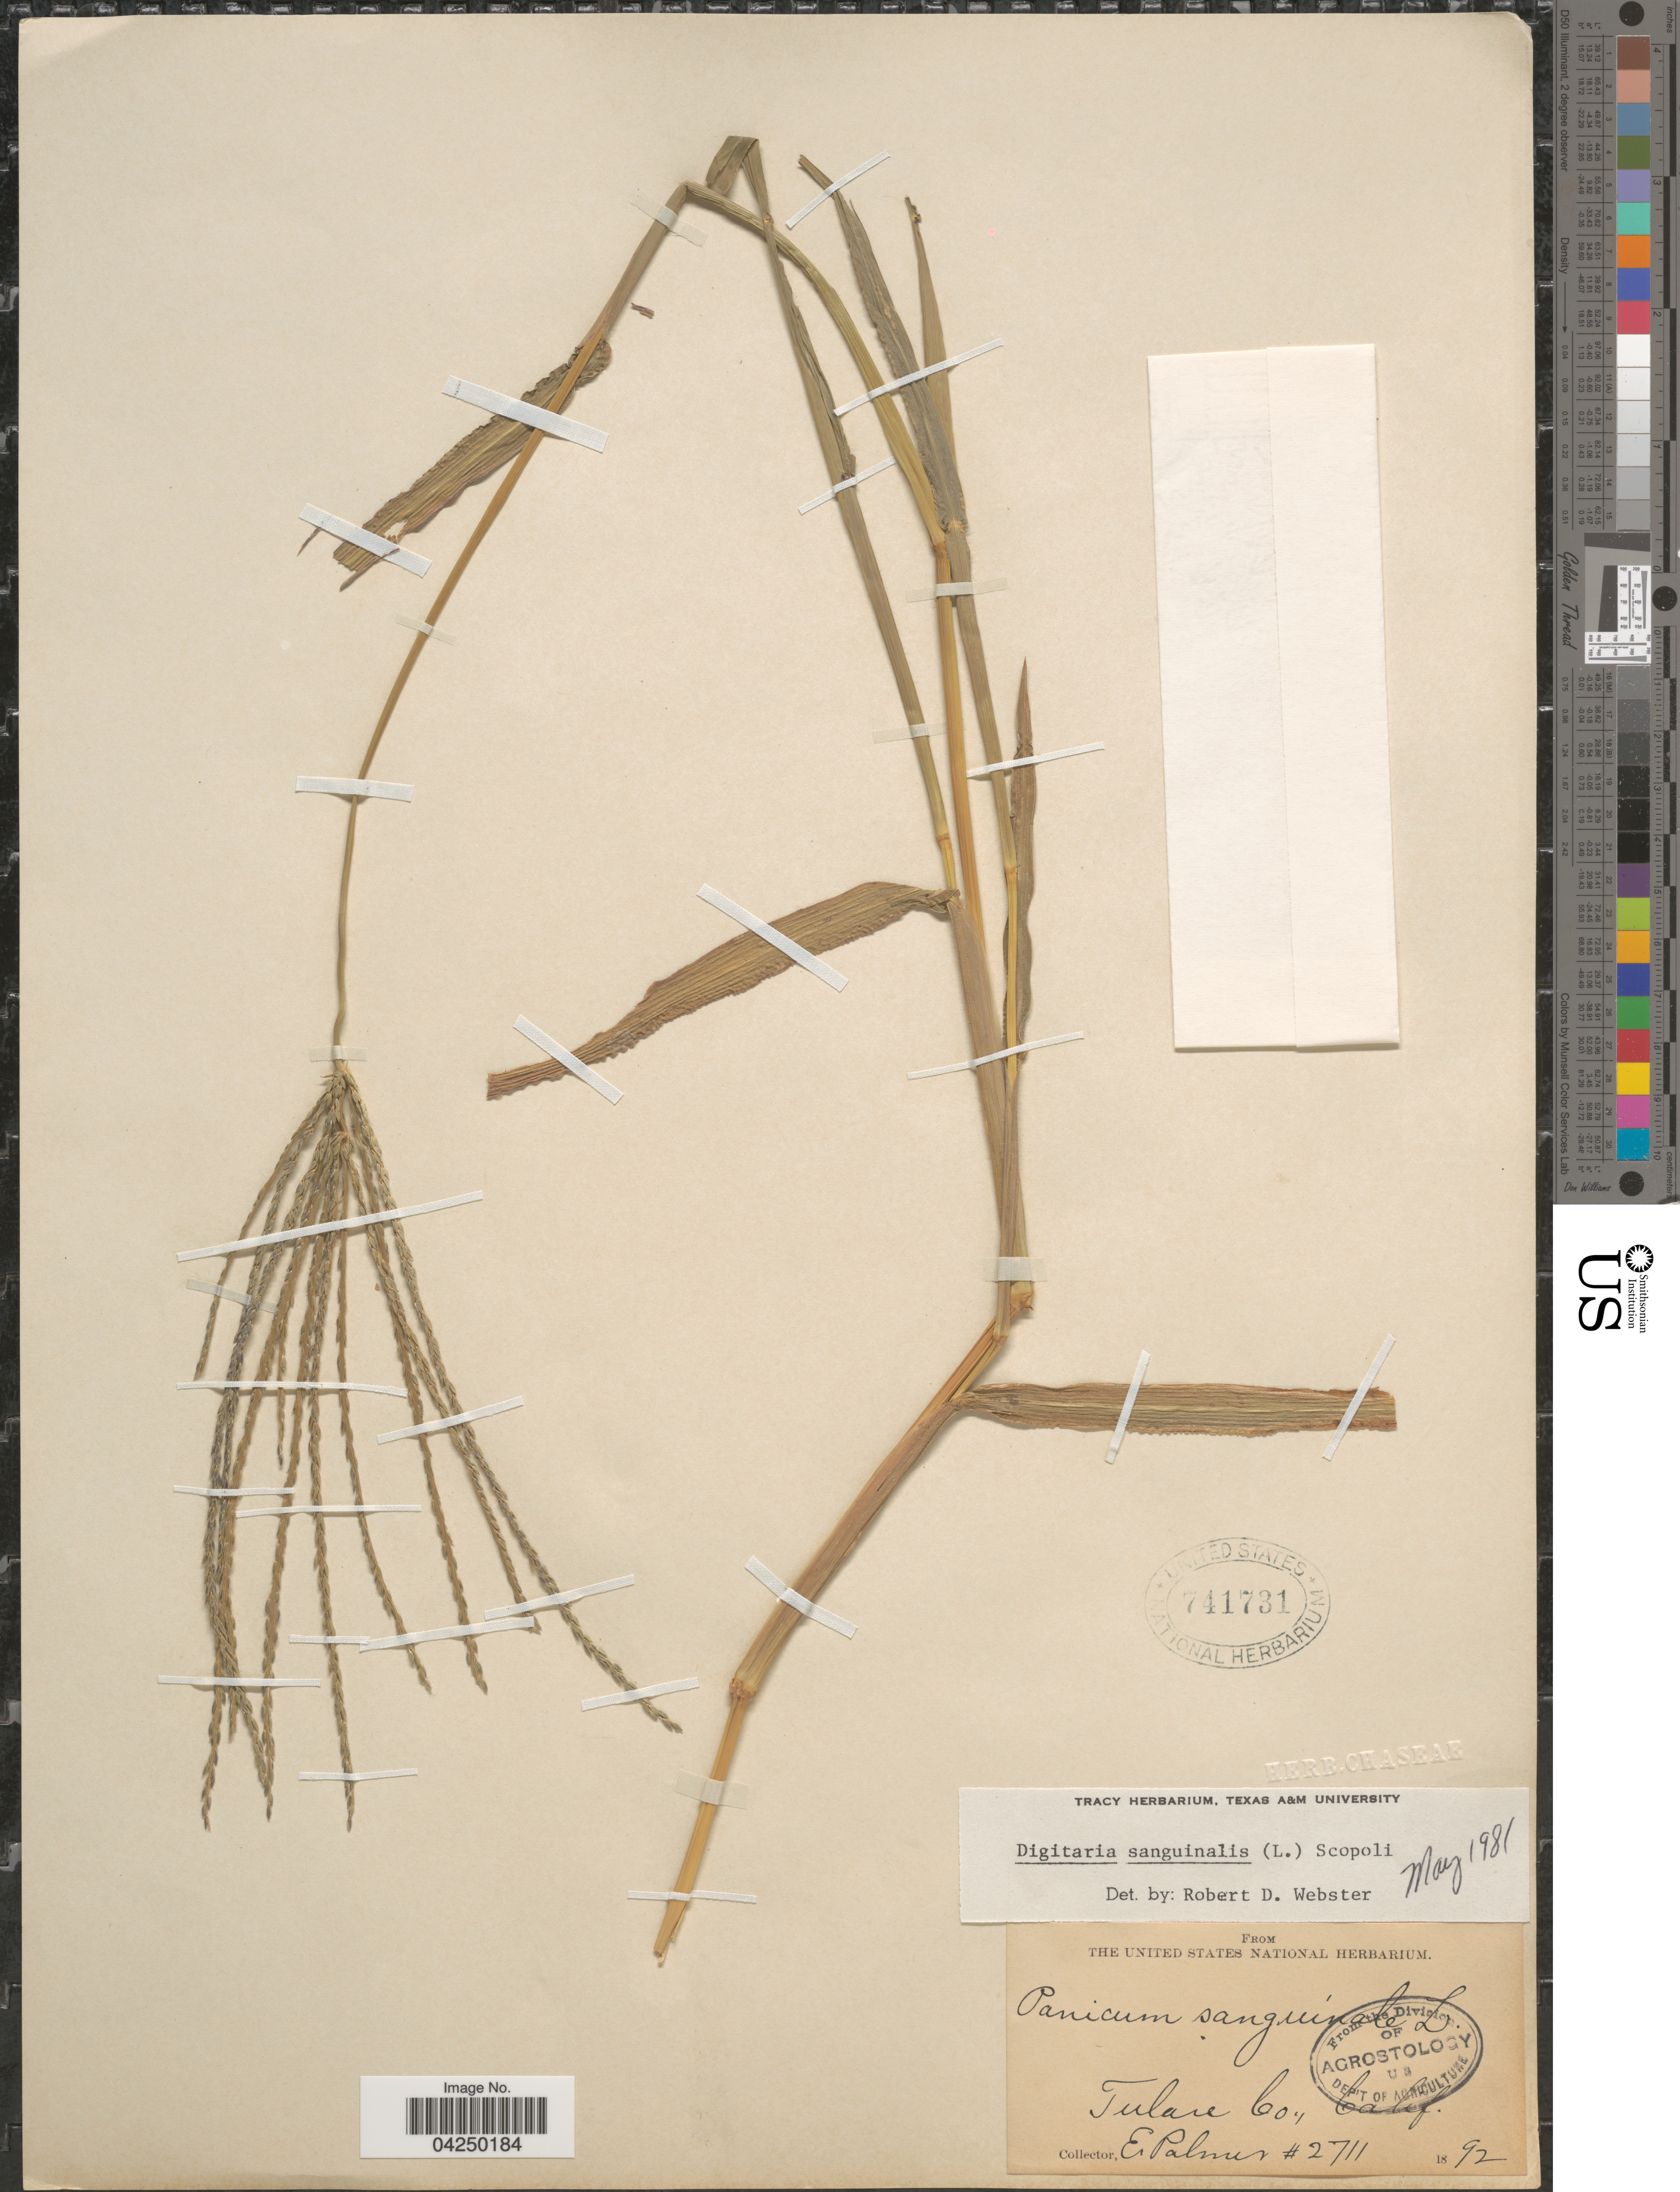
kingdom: Plantae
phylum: Tracheophyta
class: Liliopsida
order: Poales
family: Poaceae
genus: Digitaria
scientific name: Digitaria sanguinalis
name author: (L.) Scop.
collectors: E. Palmer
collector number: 2711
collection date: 1892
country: United States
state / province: California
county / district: Tulare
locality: Tulare Co.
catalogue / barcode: US 741731